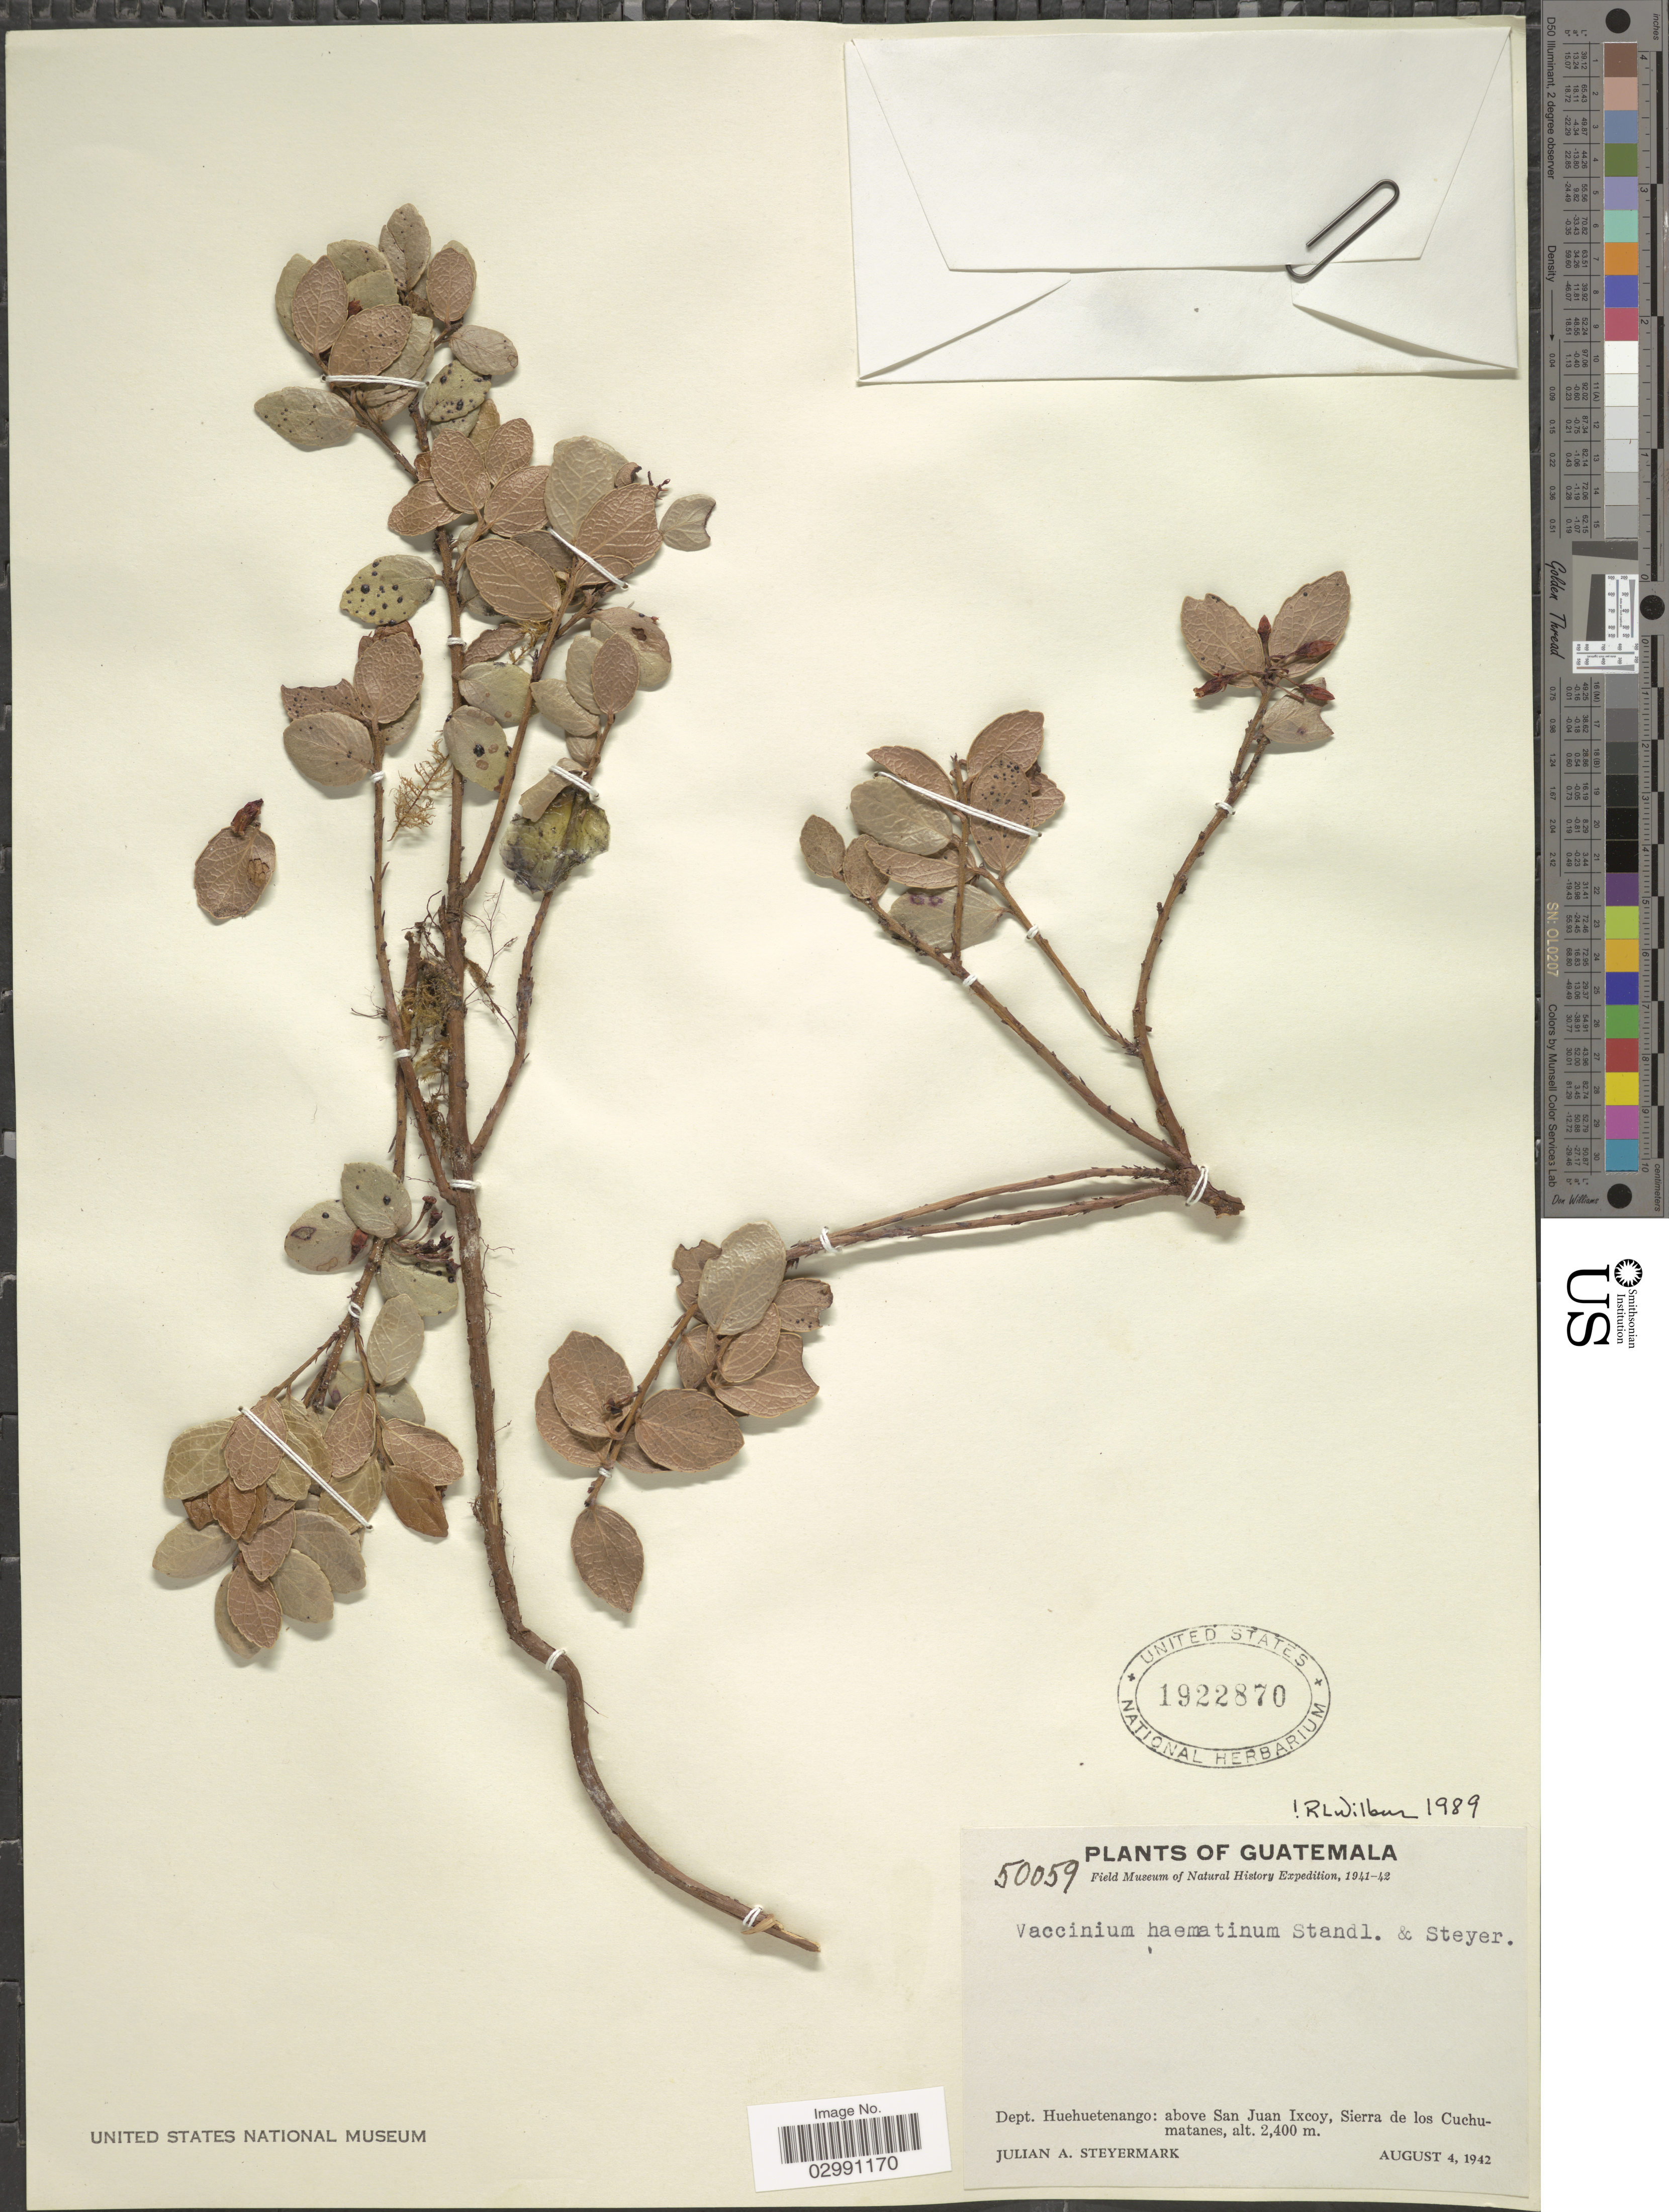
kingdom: Plantae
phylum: Tracheophyta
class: Magnoliopsida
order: Ericales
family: Ericaceae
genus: Vaccinium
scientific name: Vaccinium haematinum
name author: Standl. & Steyerm.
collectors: J. Steyermark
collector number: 50059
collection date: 1942-08-04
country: Guatemala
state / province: Huehuetenango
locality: Dept. Huehuetenango: above San Juan Ixcoy, Sierra de los Cuchumatanes.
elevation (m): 2400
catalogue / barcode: US 1922870